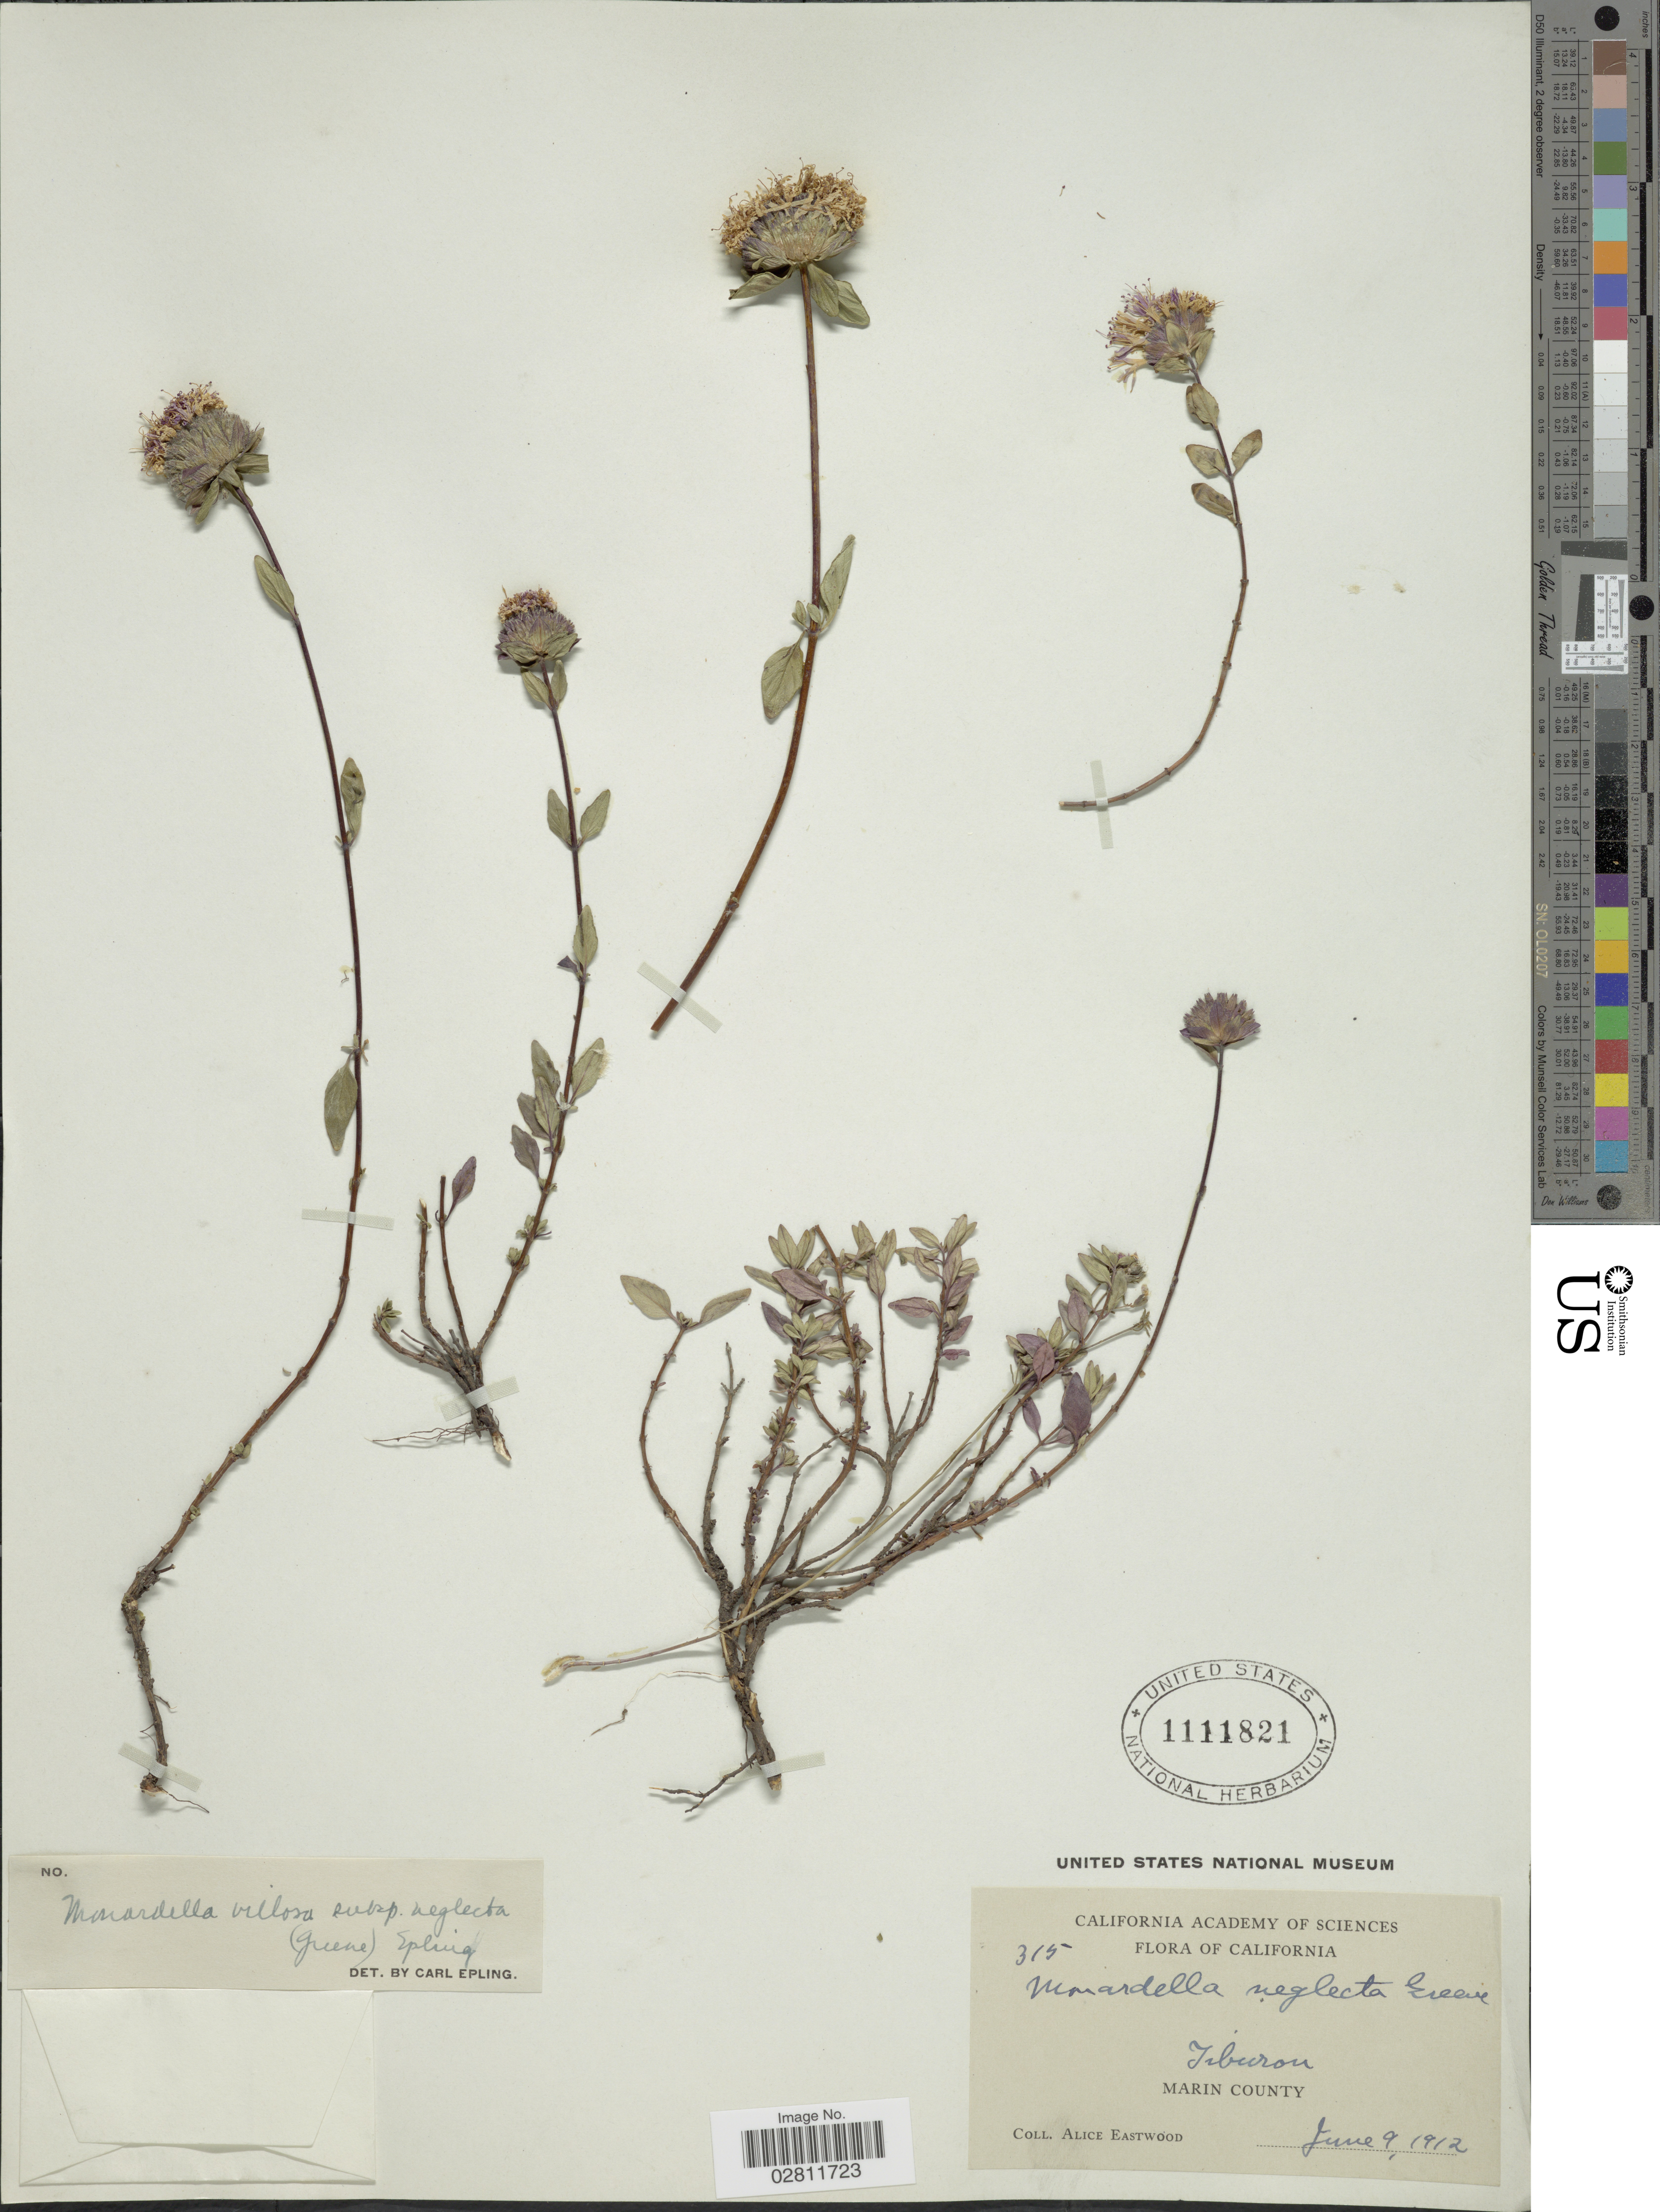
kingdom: Plantae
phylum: Tracheophyta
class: Magnoliopsida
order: Lamiales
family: Lamiaceae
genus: Monardella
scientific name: Monardella villosa subsp. neglecta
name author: (Greene) Epling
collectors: A. Eastwood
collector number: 315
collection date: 1912-06-09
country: United States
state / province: California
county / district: Marin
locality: Tiburon. Marin County.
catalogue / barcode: US 1111821